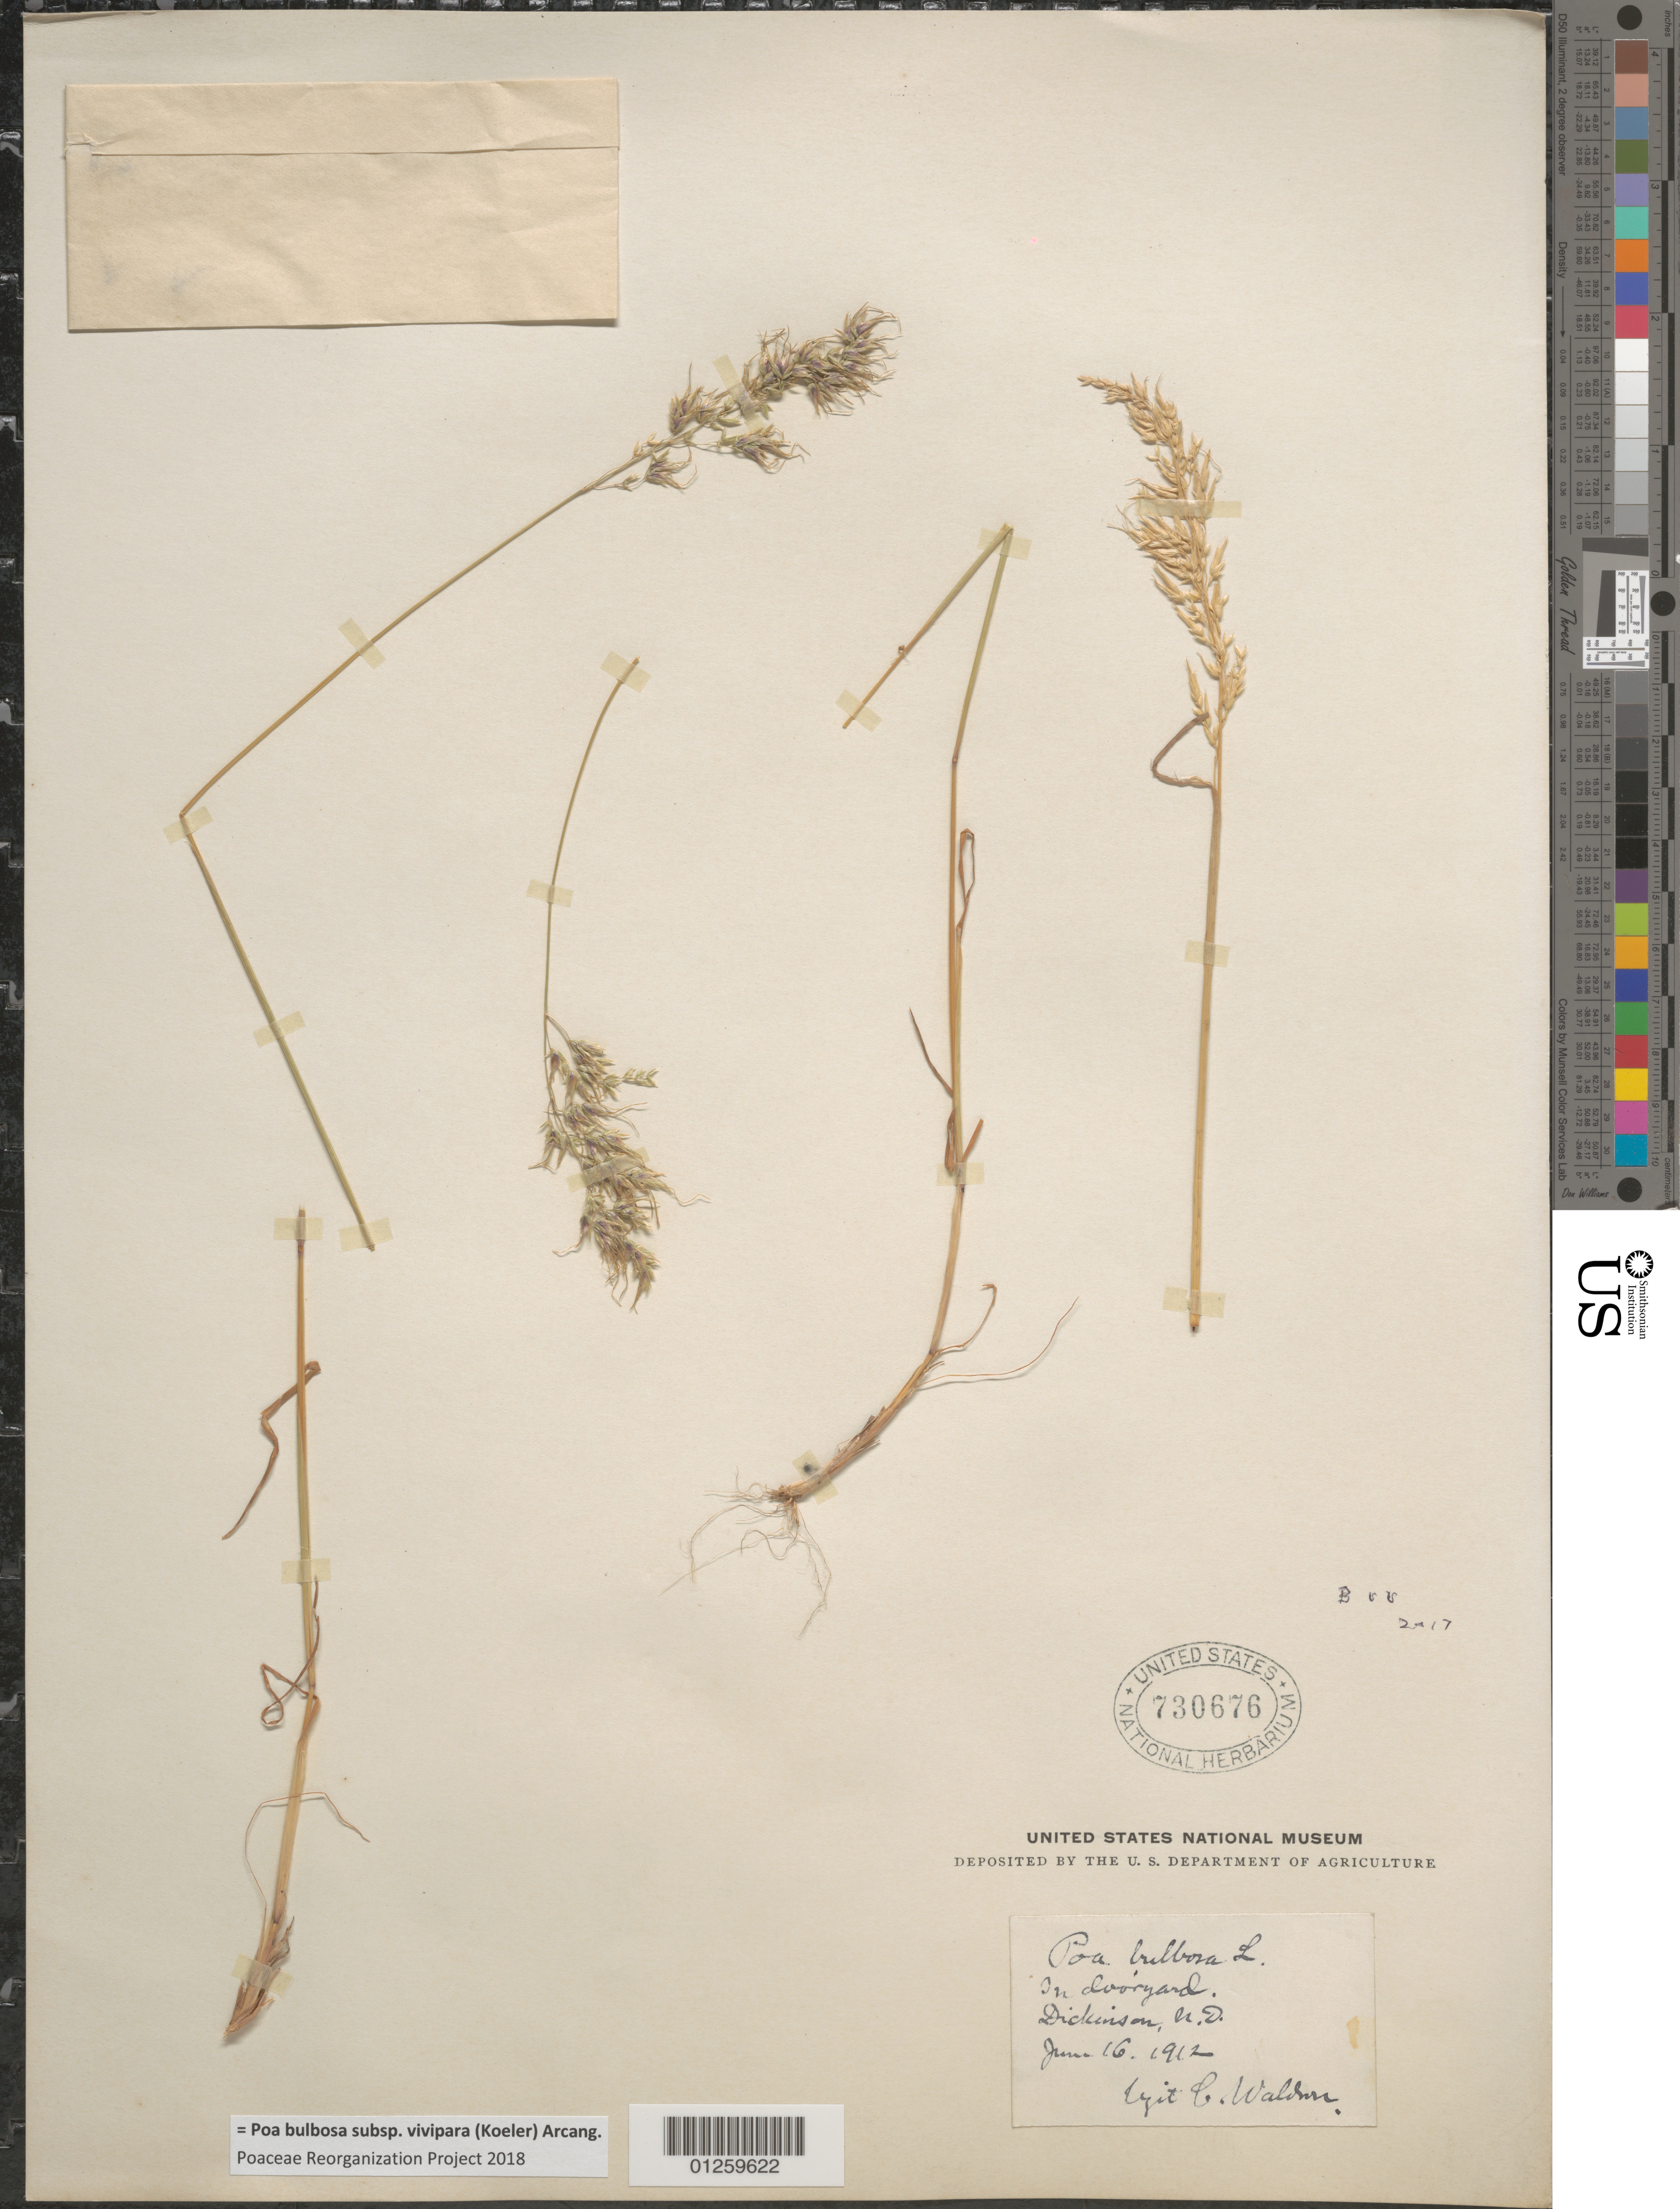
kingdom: Plantae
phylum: Tracheophyta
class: Liliopsida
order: Poales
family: Poaceae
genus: Poa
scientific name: Poa bulbosa subsp. vivipara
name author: (Koeler) Arcang.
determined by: Poaceae Reorganization Project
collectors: L. Waldron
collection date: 1912-06-16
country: United States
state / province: North Dakota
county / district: Stark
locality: In dooryard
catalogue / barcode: US 730676